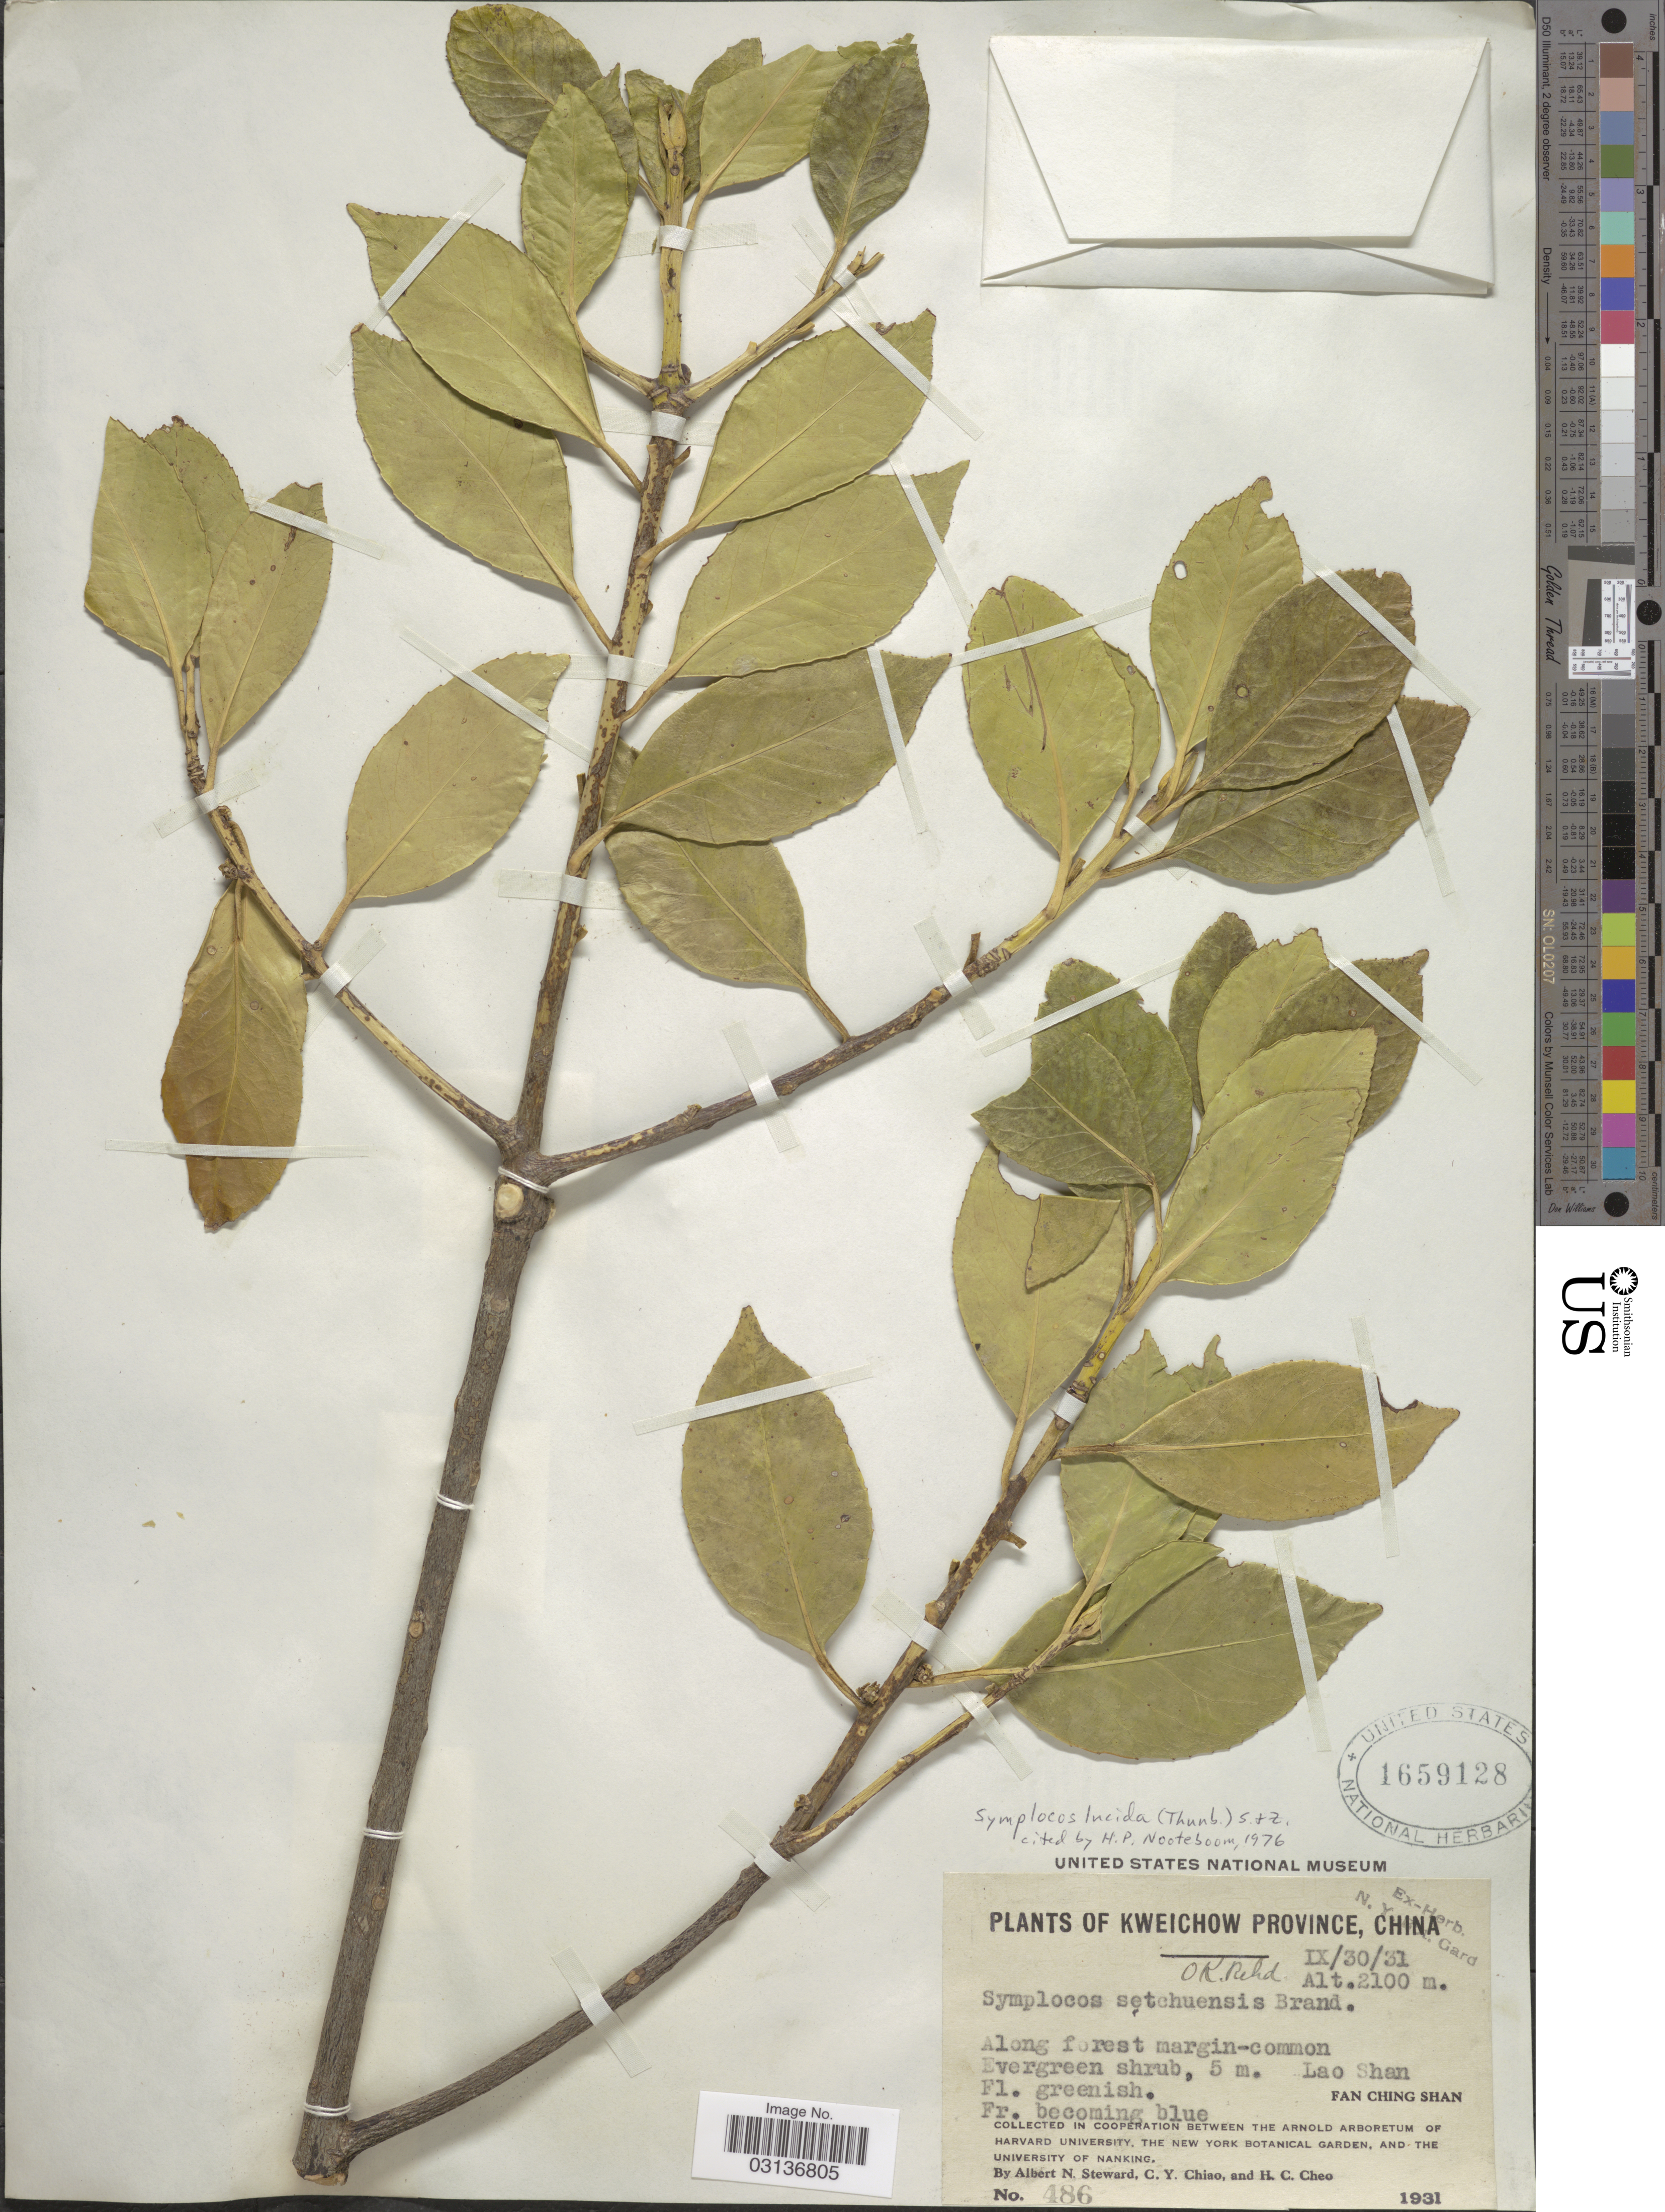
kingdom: Plantae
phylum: Tracheophyta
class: Magnoliopsida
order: Ericales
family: Symplocaceae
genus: Symplocos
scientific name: Symplocos lucida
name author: (Thurb.) Siebold & Zucc.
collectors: A. N. Steward, C. Y. Chiao & H. Cheo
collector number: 486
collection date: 1931-09-30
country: China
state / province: Guizhou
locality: Kweichow Province. Along forest margin-common. Lao Shan. Fan Ching Shan.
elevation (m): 2100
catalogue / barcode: US 1659128